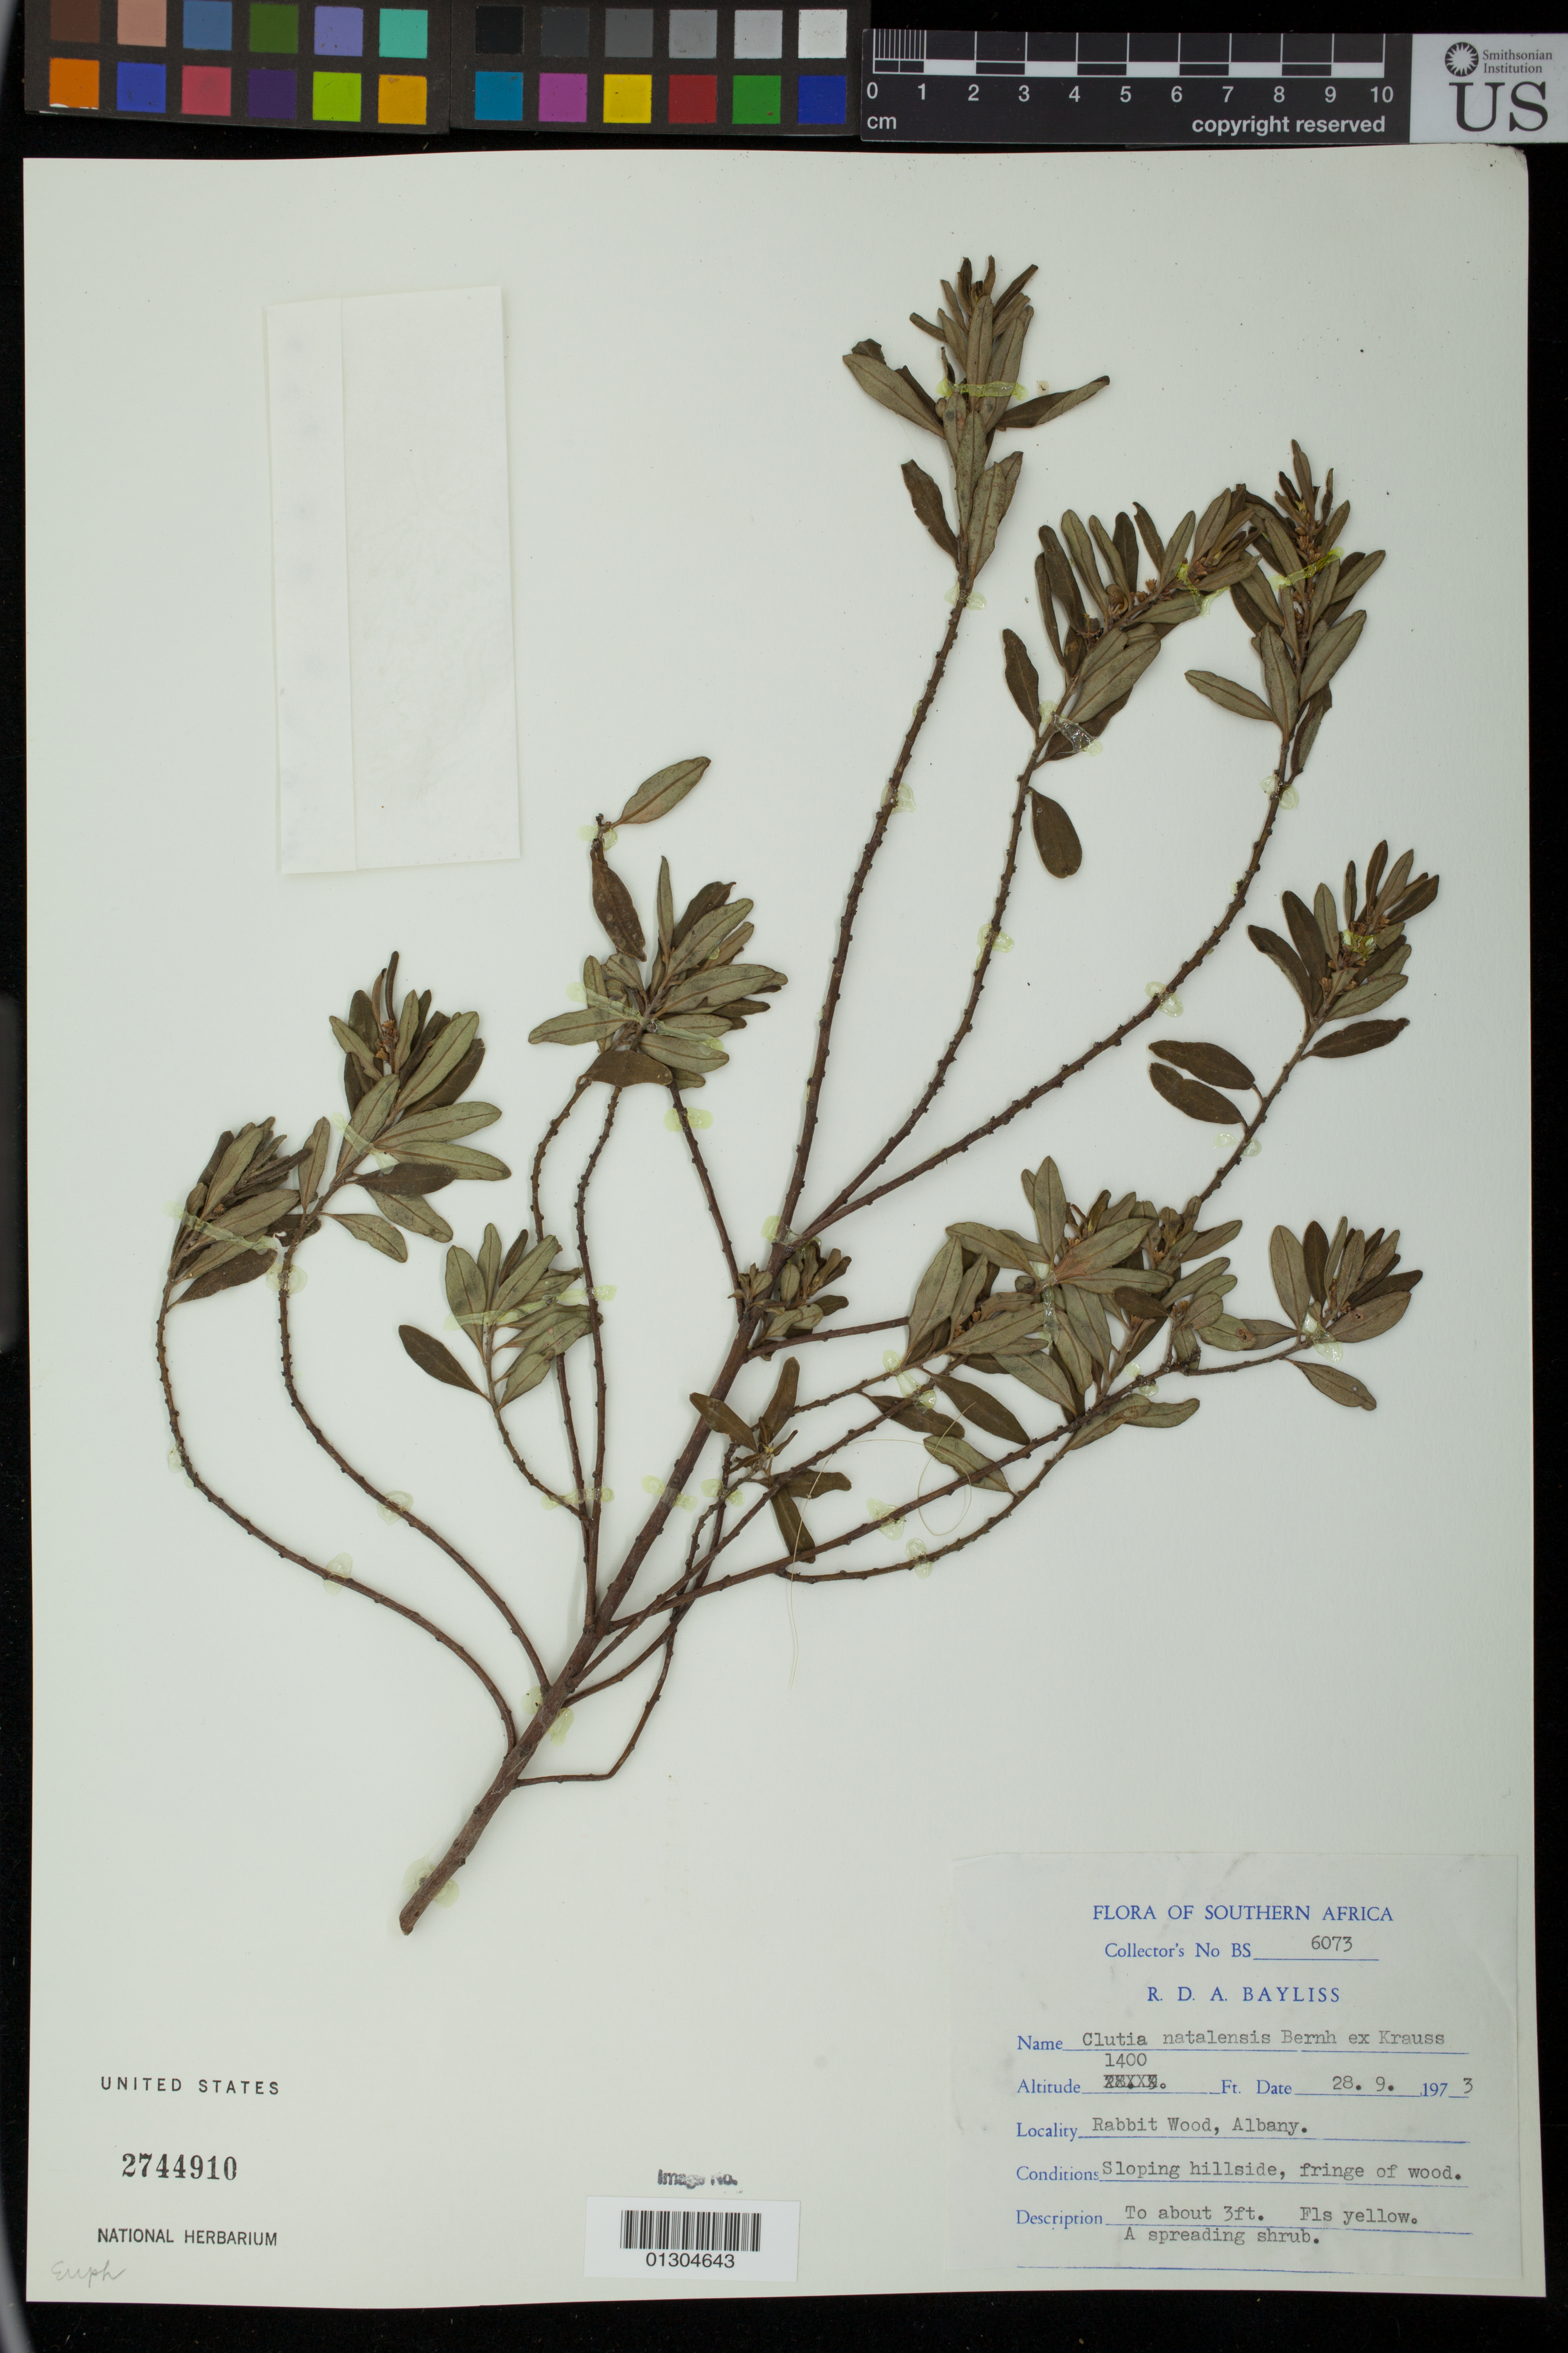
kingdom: Plantae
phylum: Tracheophyta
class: Magnoliopsida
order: Malpighiales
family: Peraceae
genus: Clutia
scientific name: Clutia natalensis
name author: Bernh.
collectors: R. D. Bayliss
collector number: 6073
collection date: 1973-09-28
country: South Africa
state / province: Eastern Cape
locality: Rabbit Wood, Albany.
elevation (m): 427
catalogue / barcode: US 2744910